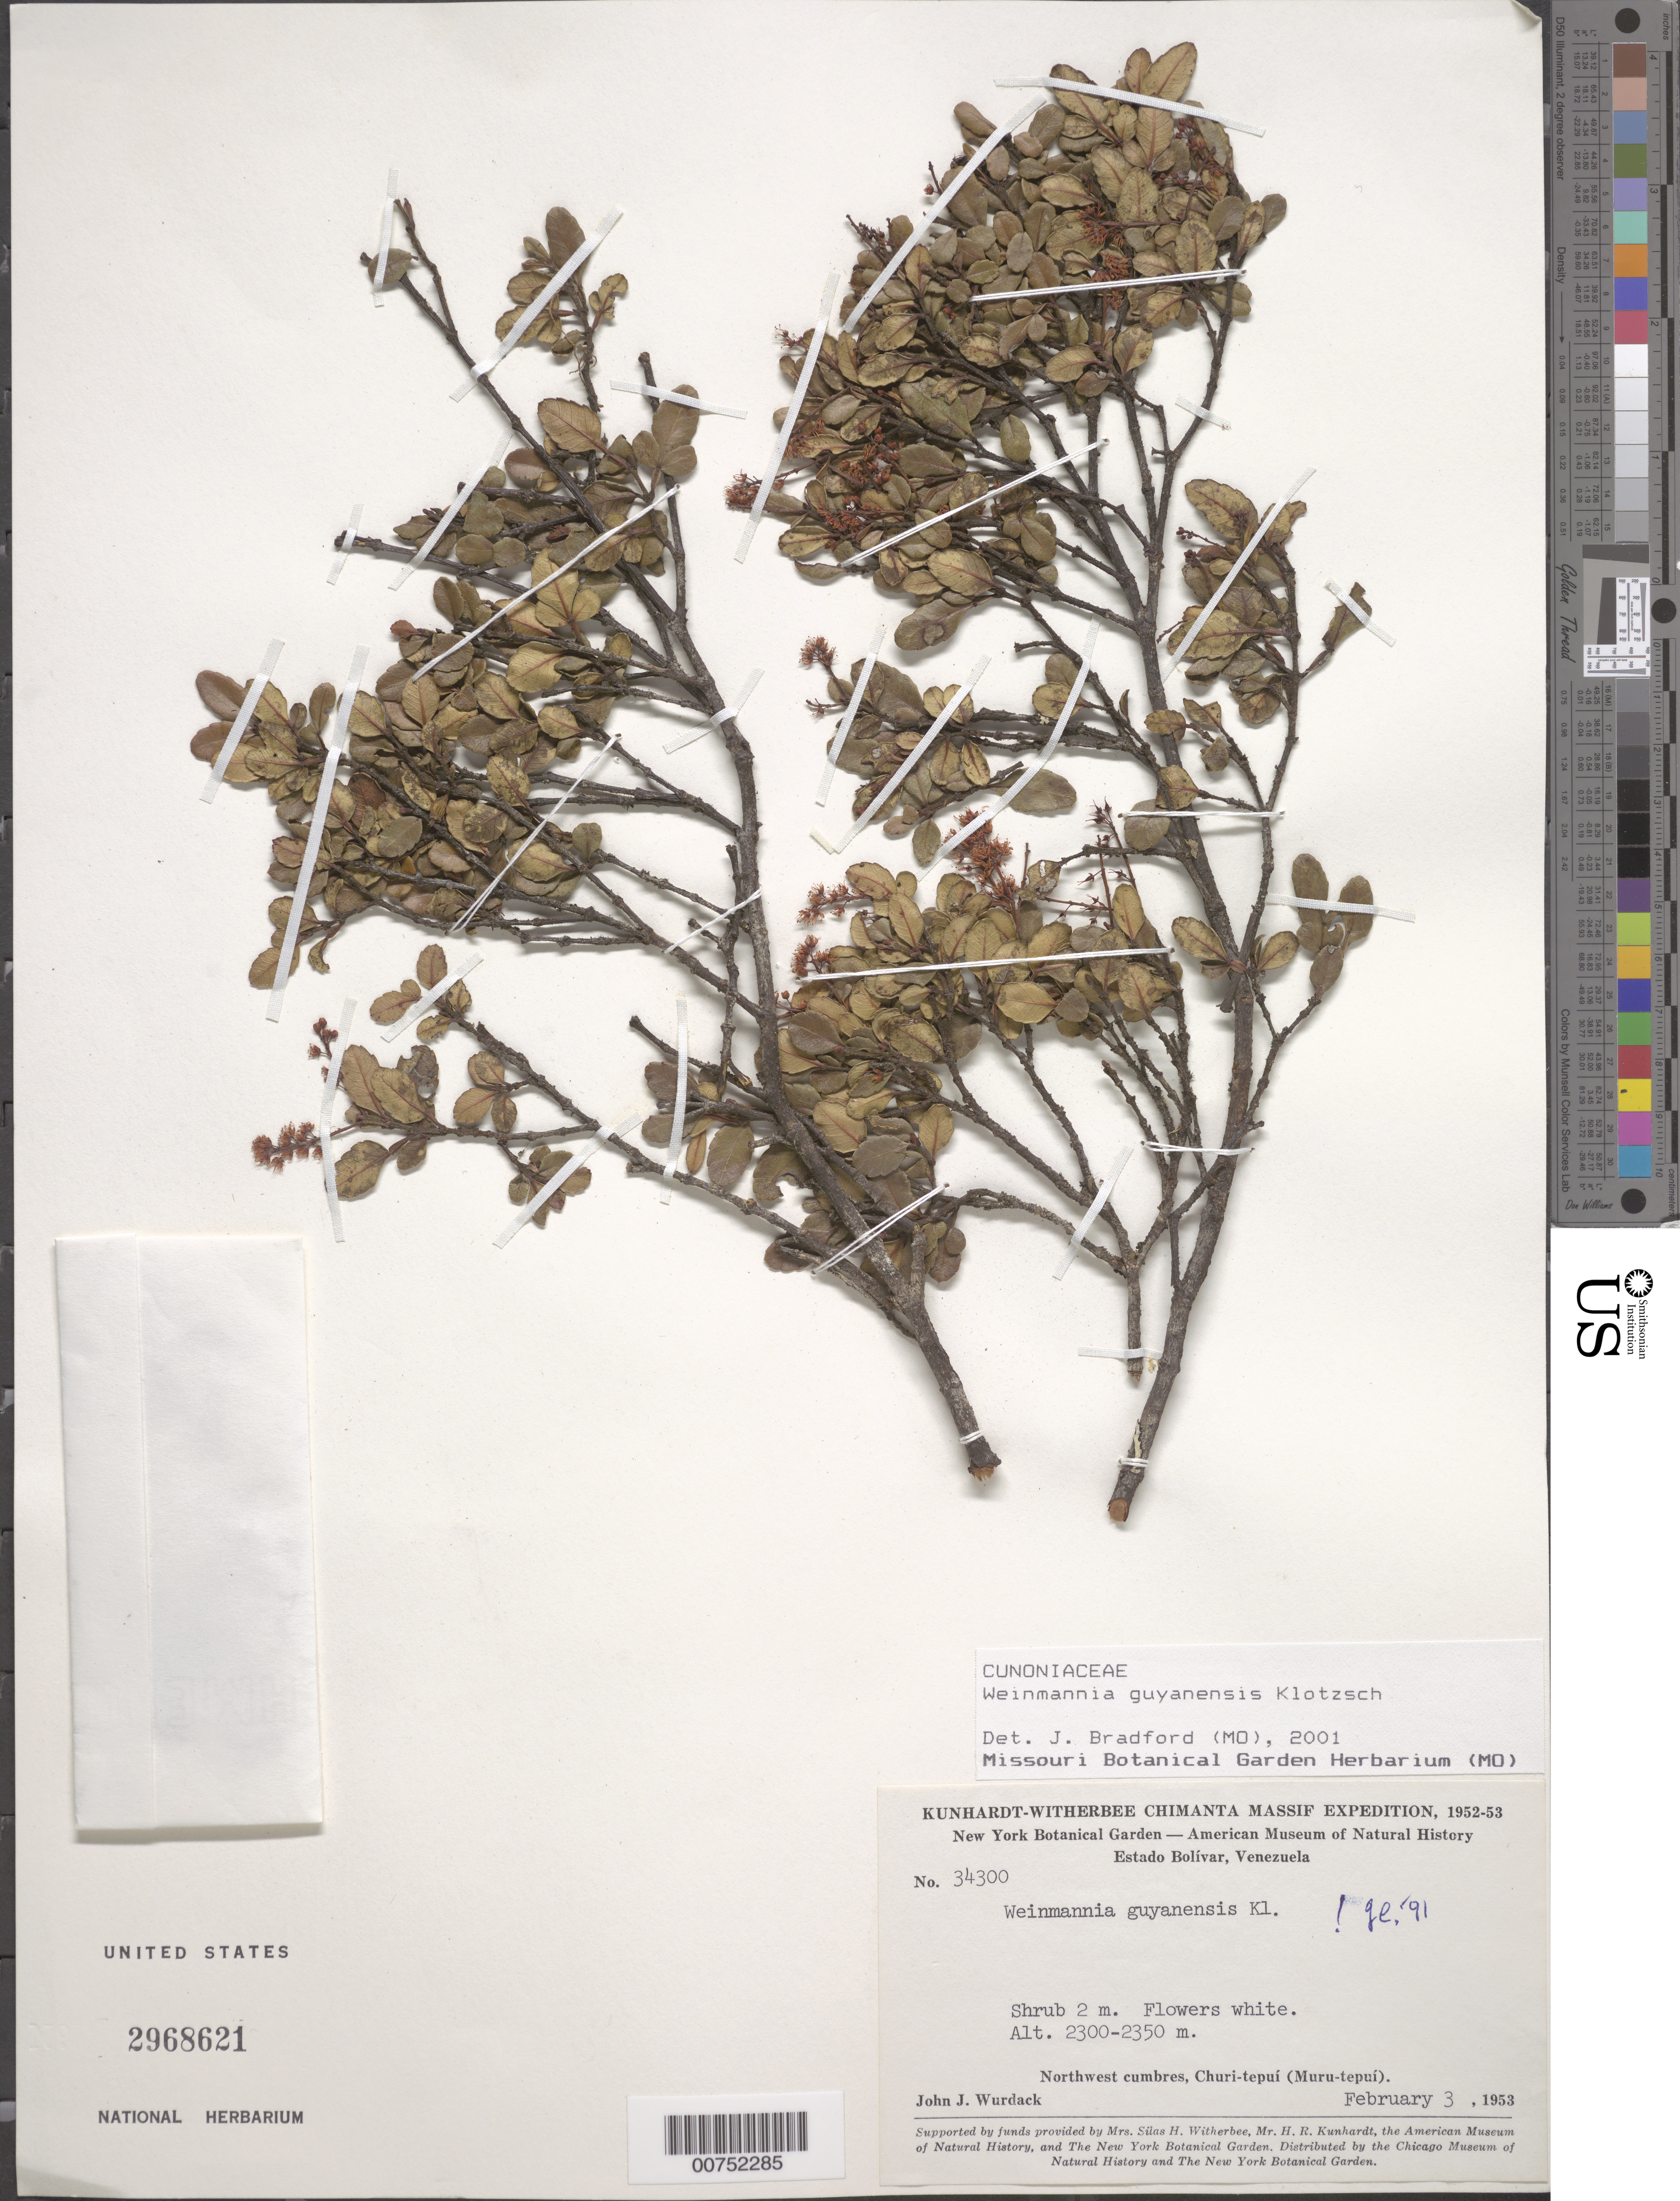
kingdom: Plantae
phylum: Tracheophyta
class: Magnoliopsida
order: Oxalidales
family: Cunoniaceae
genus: Weinmannia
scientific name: Weinmannia guyanensis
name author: Klotzsch ex Engl.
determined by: Bradford, J. C.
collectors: J. J. Wurdack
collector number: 34300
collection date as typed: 3-Feb-53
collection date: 1953-02-03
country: Venezuela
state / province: Bolívar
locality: Churi-tepuí (Muru-tepuí), NW cumbres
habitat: Upper cumbre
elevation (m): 2300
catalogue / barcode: US 2968621